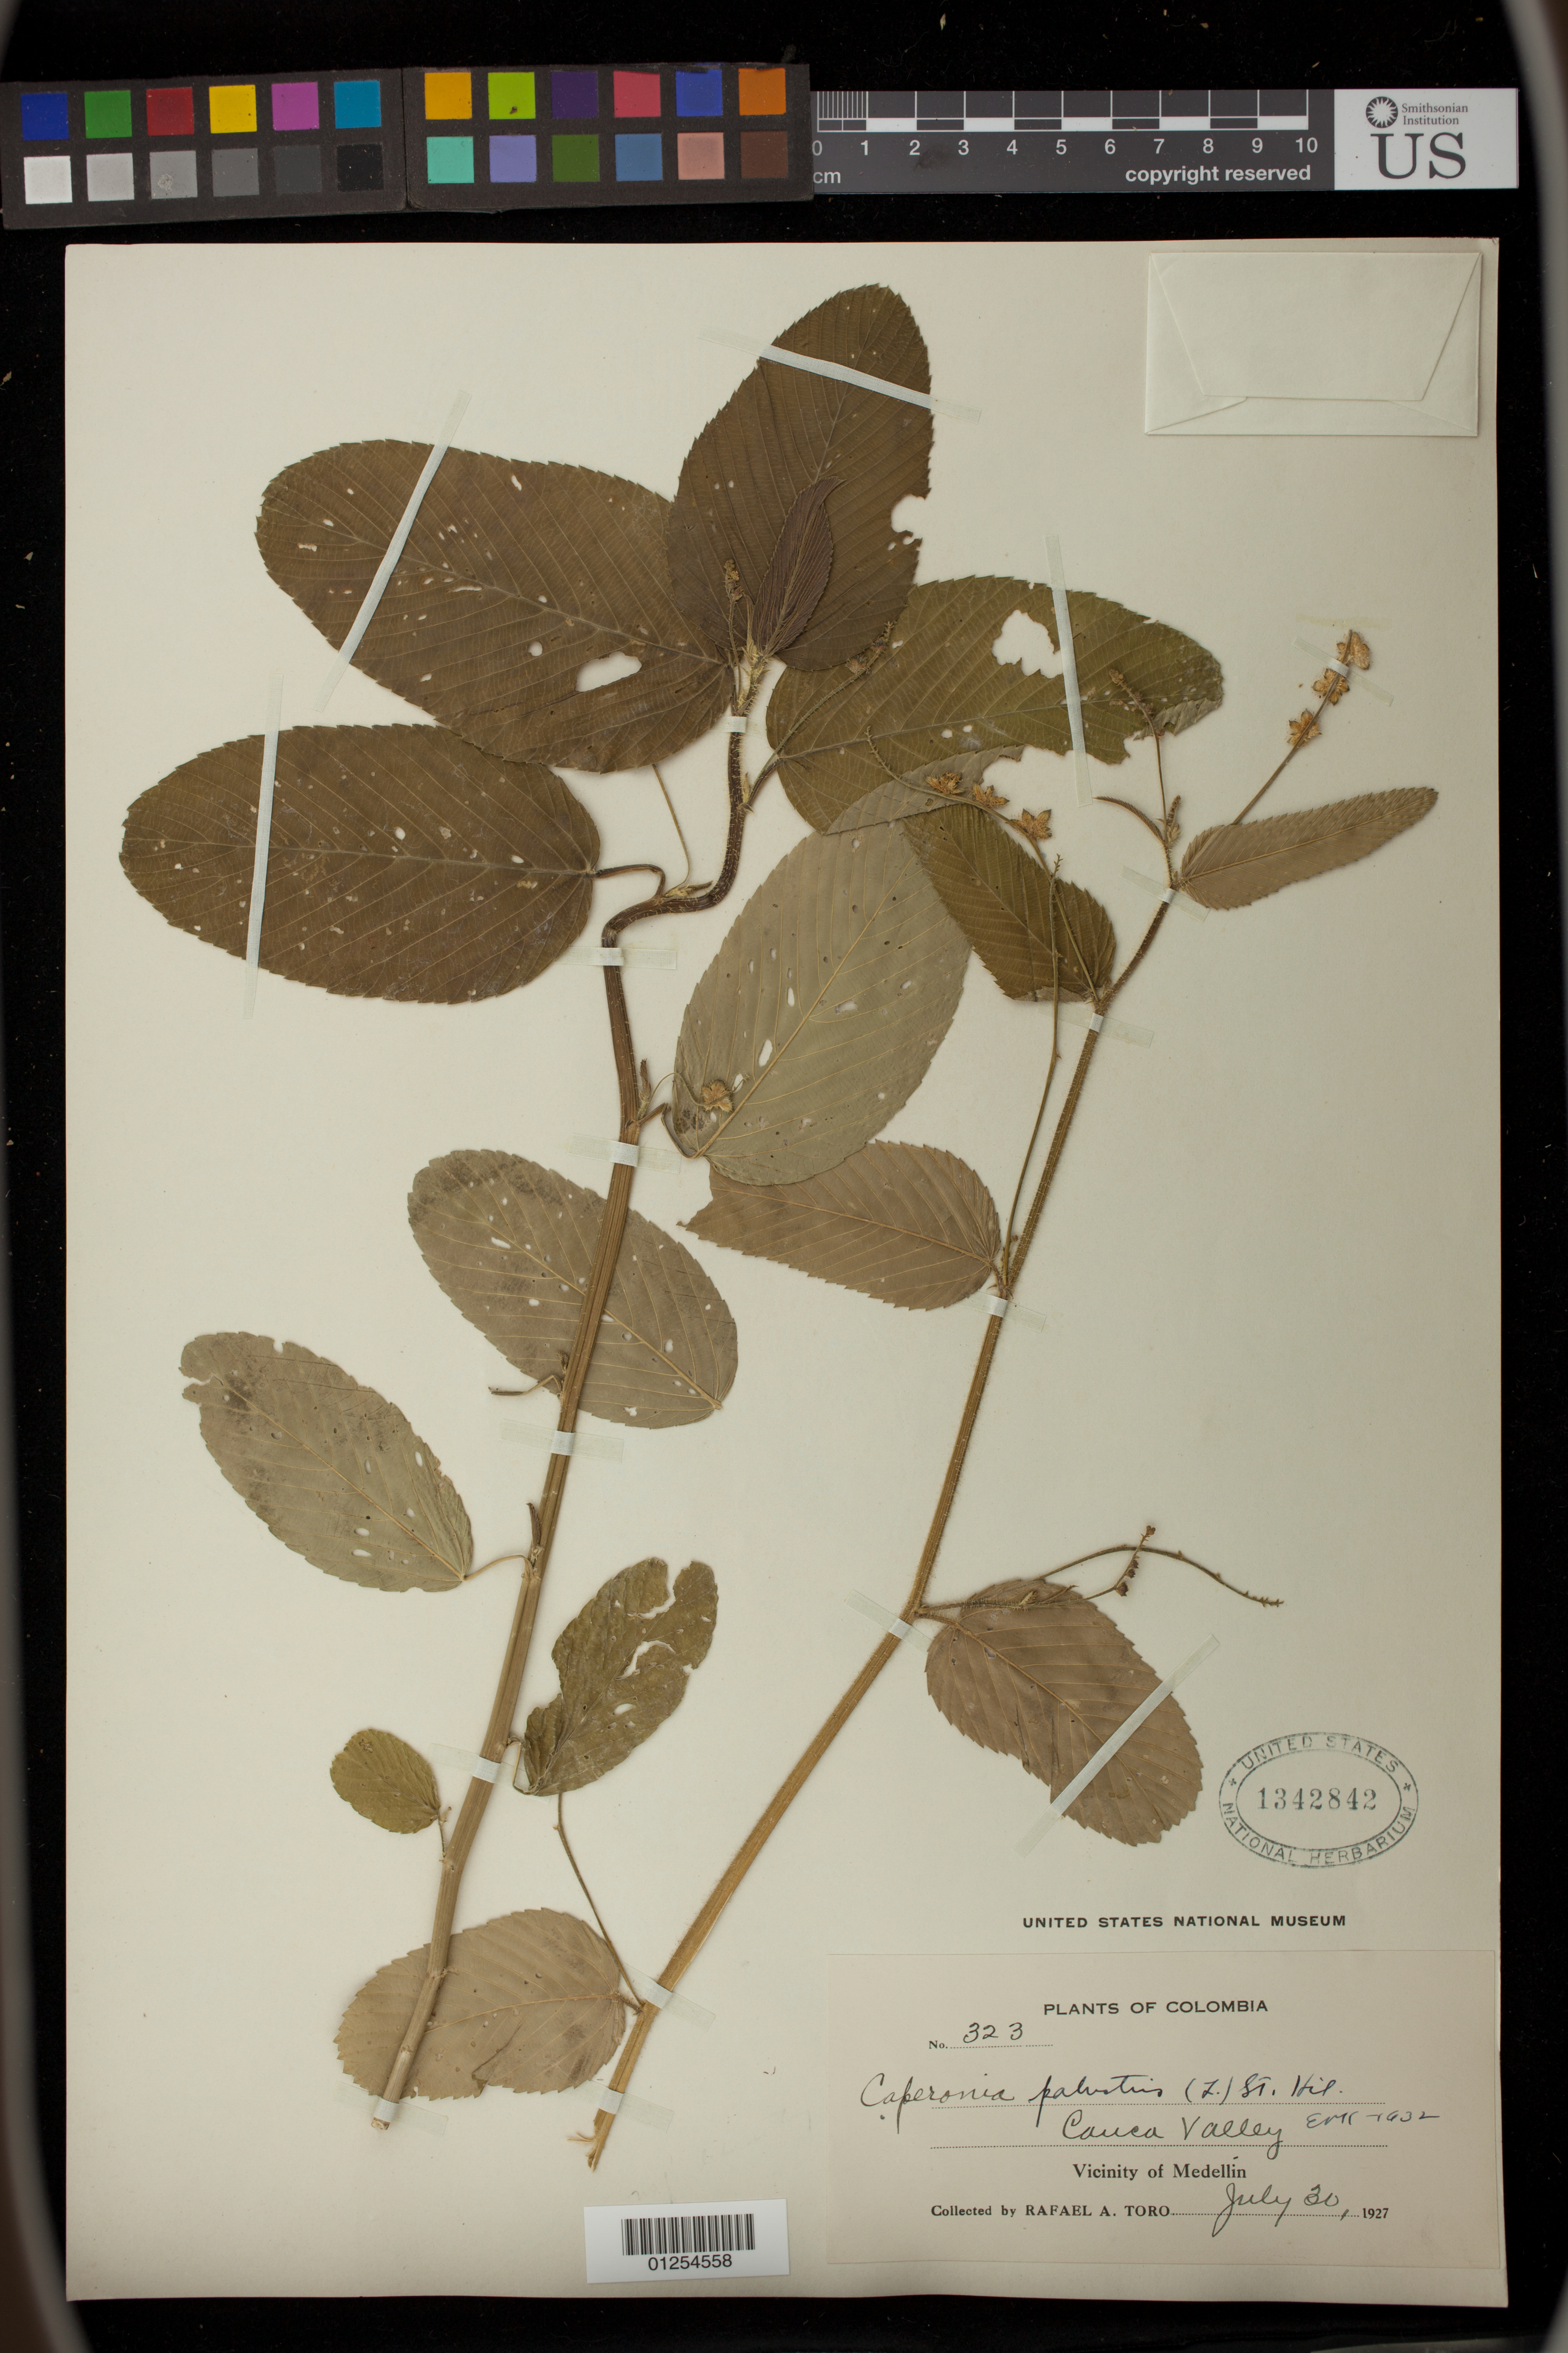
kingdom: Plantae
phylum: Tracheophyta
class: Magnoliopsida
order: Malpighiales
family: Euphorbiaceae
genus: Caperonia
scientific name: Caperonia palustris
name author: (L.) A. St.-Hil.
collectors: R. A. Toro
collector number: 323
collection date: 1927-07-30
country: Colombia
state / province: Antioquia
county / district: Medellín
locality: Cauca Valley, Medellin.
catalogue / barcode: US 1342842